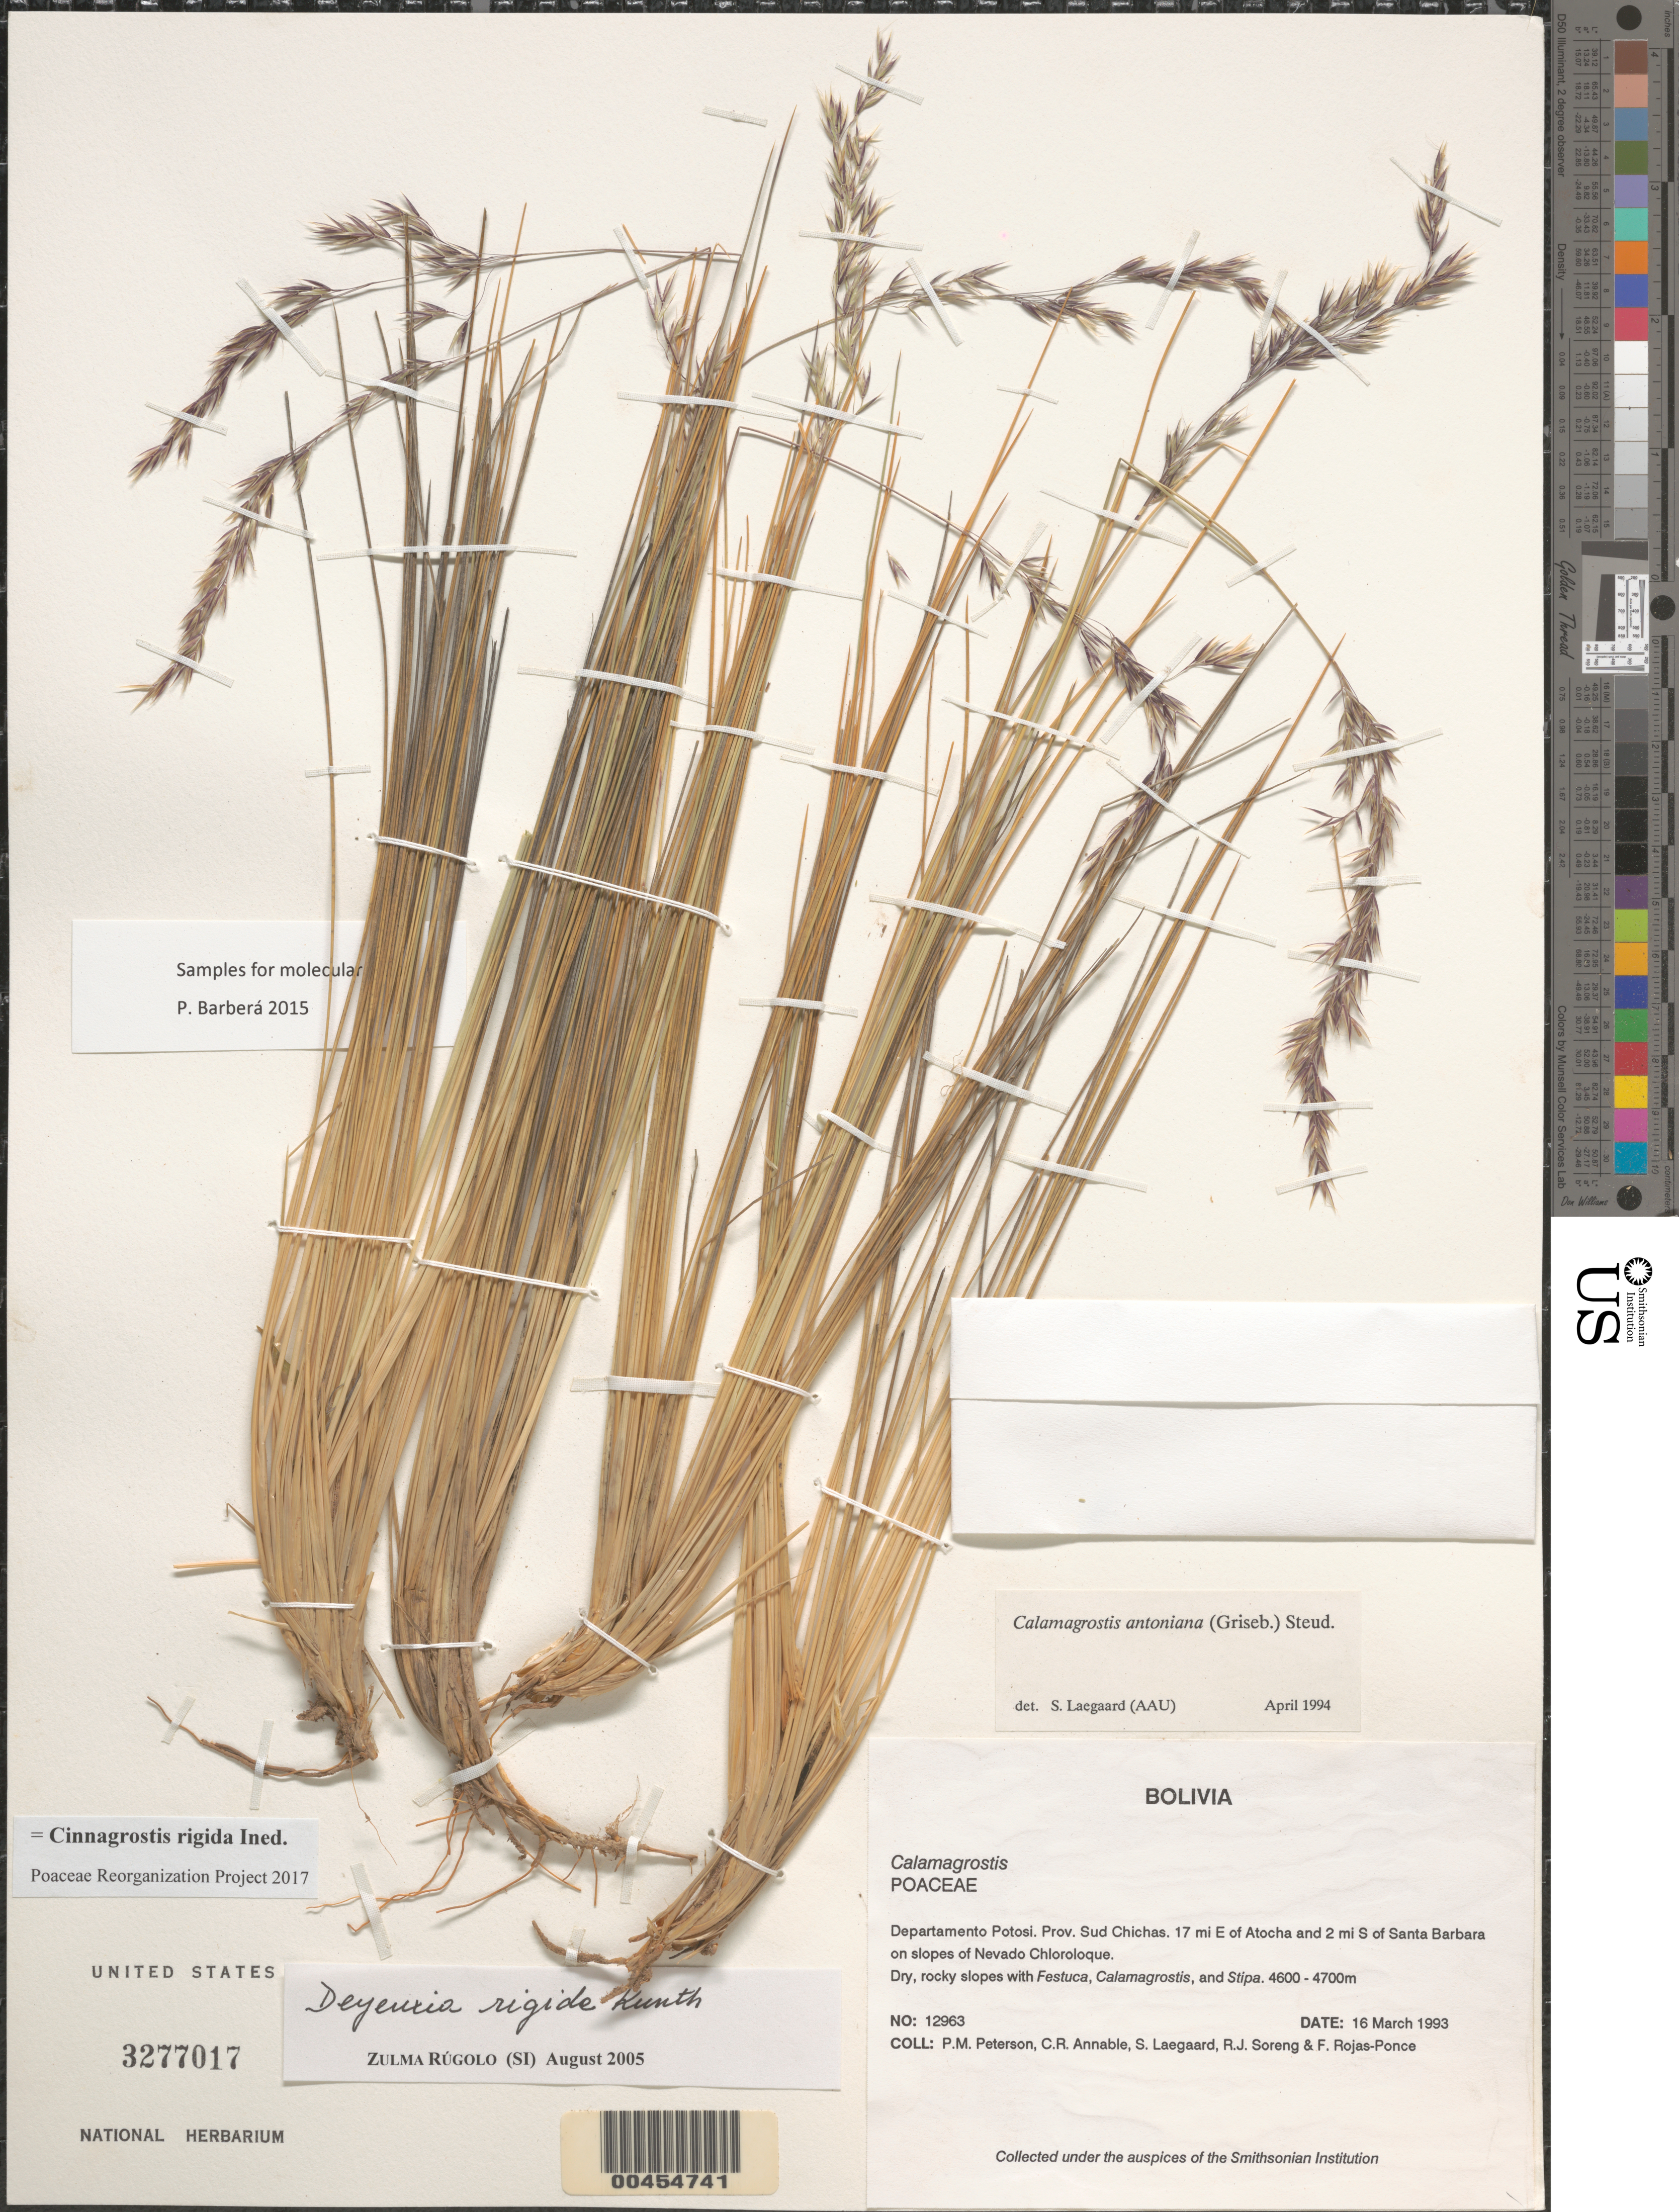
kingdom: Plantae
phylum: Tracheophyta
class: Liliopsida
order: Poales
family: Poaceae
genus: Cinnagrostis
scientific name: Cinnagrostis rigida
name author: (Kunth) P.M. Peterson et al.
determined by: Poaceae Reorganization Project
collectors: P. M. Peterson, C. R. Annable, S. Lægaard, R. J. Soreng & F. Rojas-Ponce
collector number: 12963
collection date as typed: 16 Mar 1993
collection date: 1993-03-16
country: Bolivia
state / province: Potosí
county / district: Sud Chichas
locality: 17 mi E of Atocha and 2 mi S of Santa Barbara on slopes of Nevada Chloroloque.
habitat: Dry, rocky slopes with Festuca, Calamagrostis, and Stipa.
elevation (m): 4600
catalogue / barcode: US 3277017